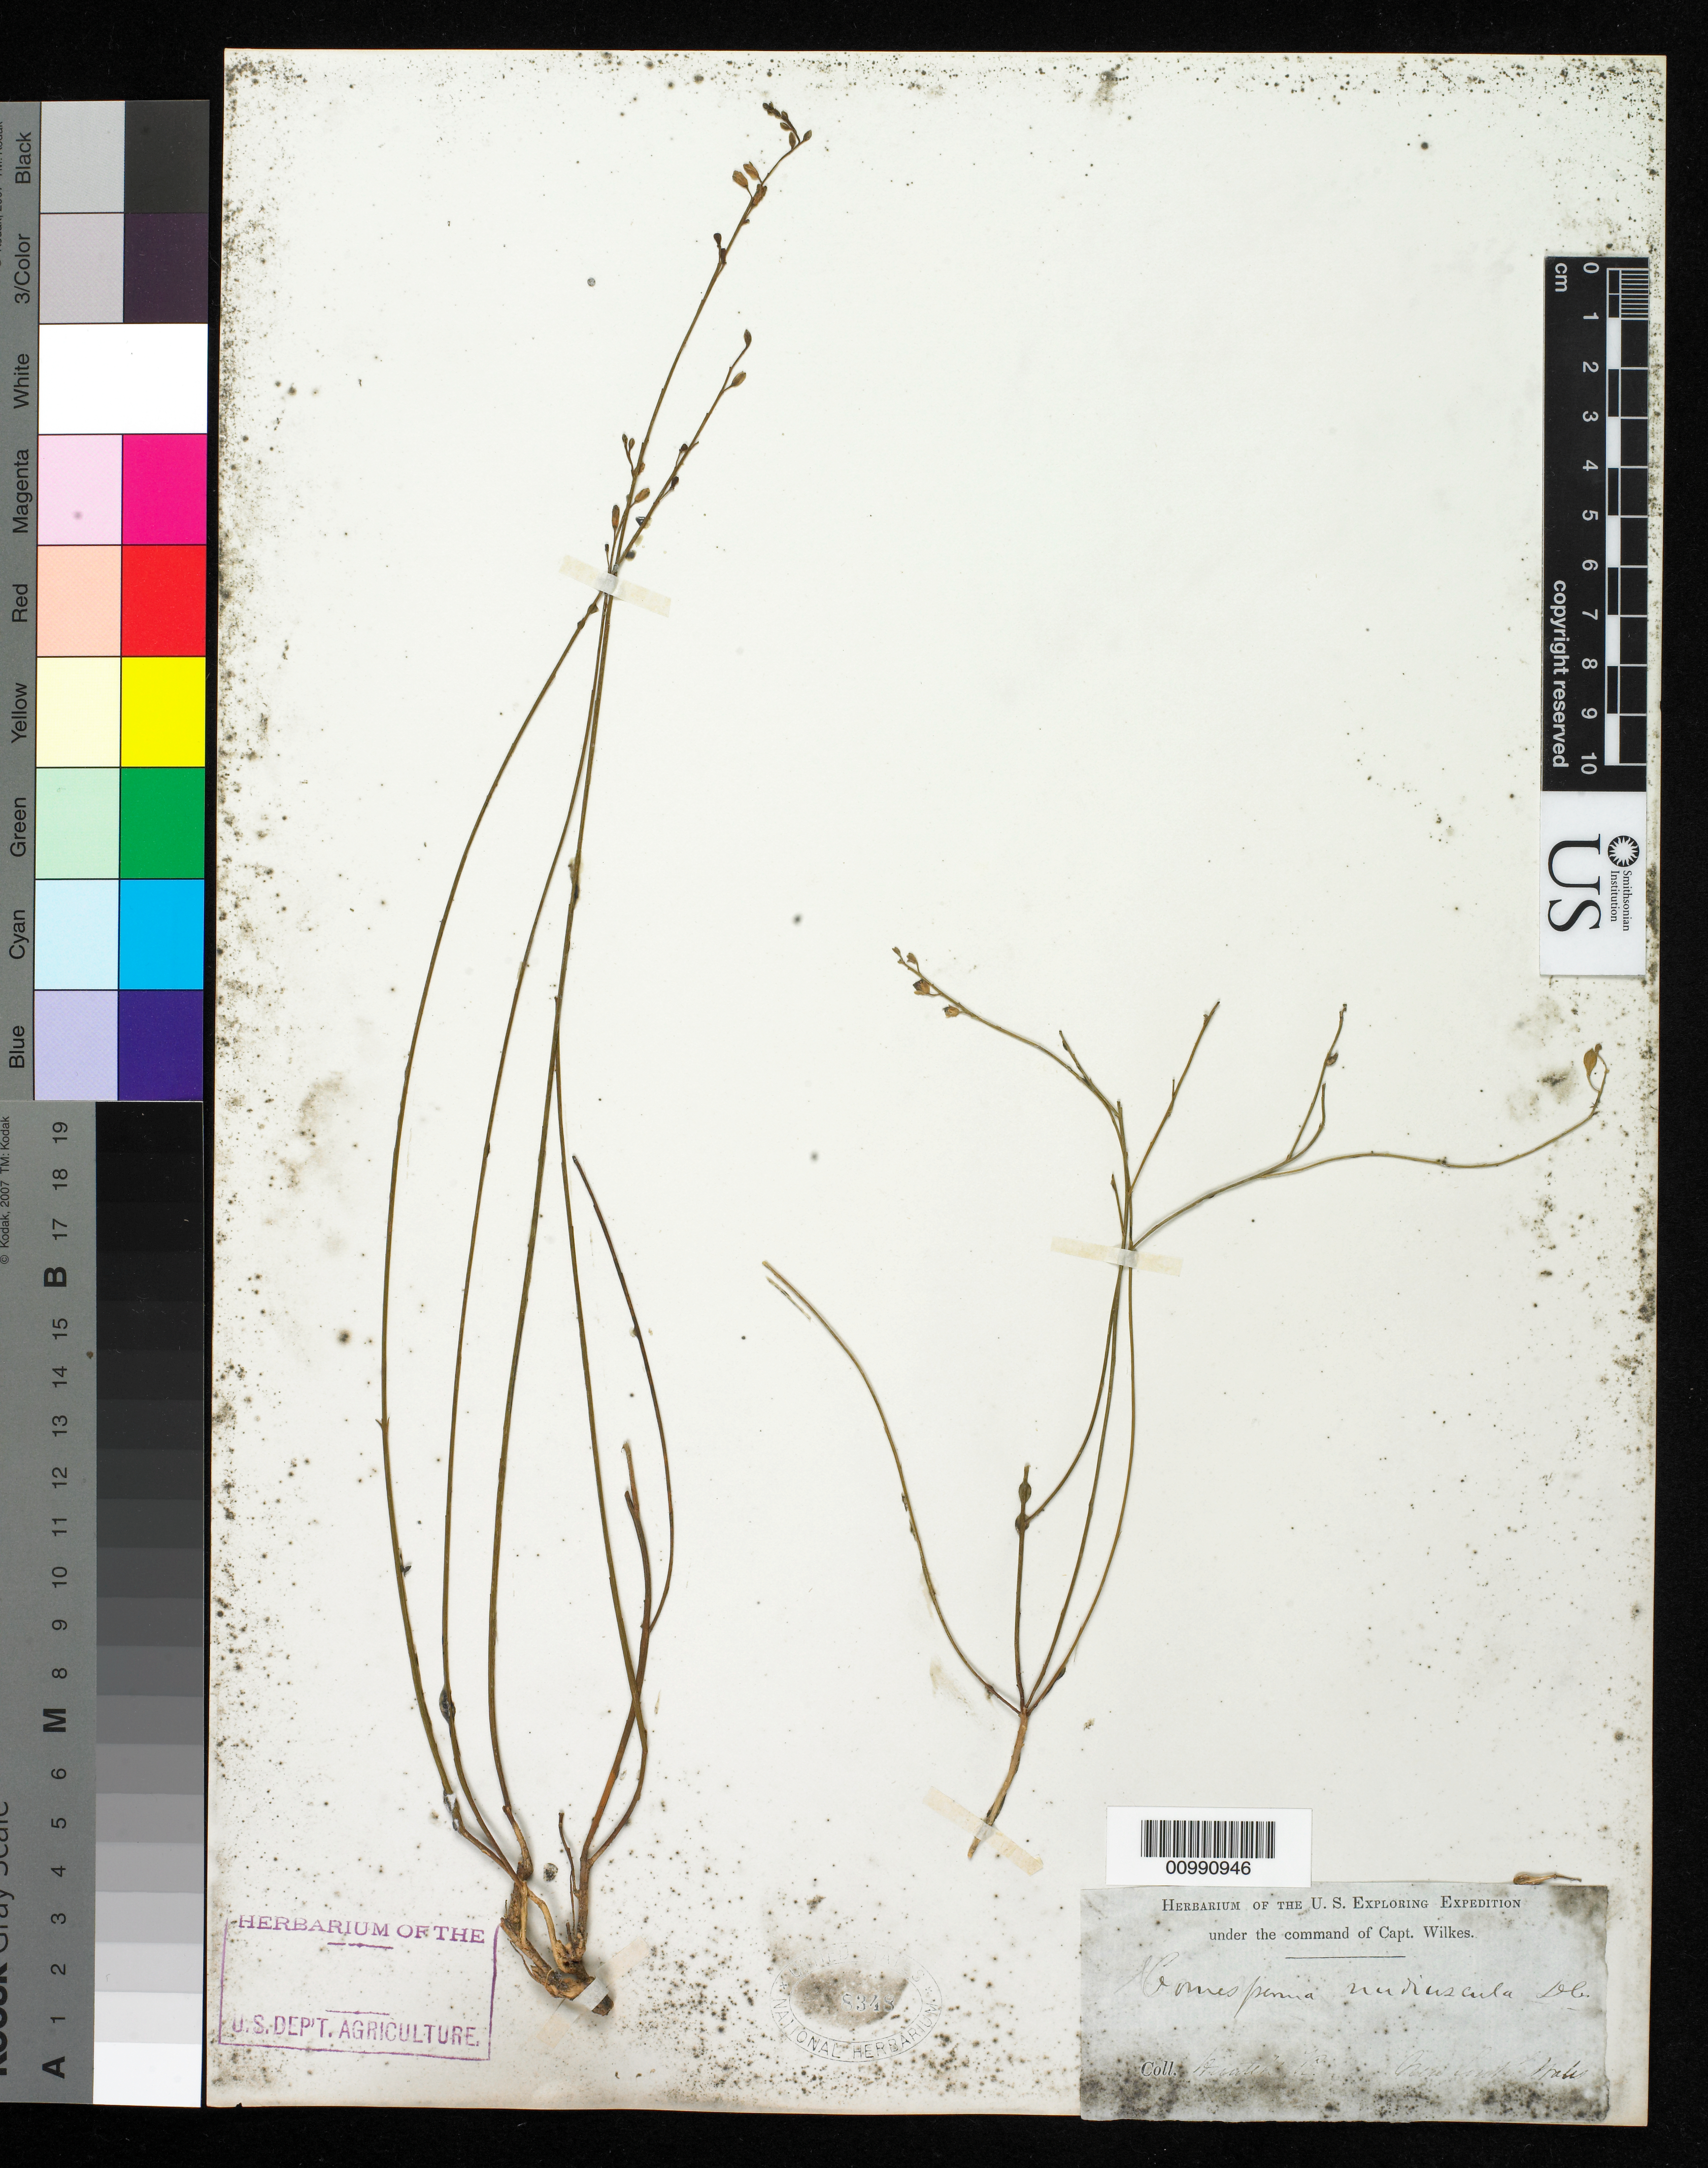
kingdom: Plantae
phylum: Tracheophyta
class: Magnoliopsida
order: Fabales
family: Polygalaceae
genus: Comesperma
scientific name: Comesperma nudiusculum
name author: DC.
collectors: Wilkes Explor. Exped.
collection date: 1838/1842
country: Australia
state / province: New South Wales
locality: Hunter's River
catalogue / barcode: US 8348